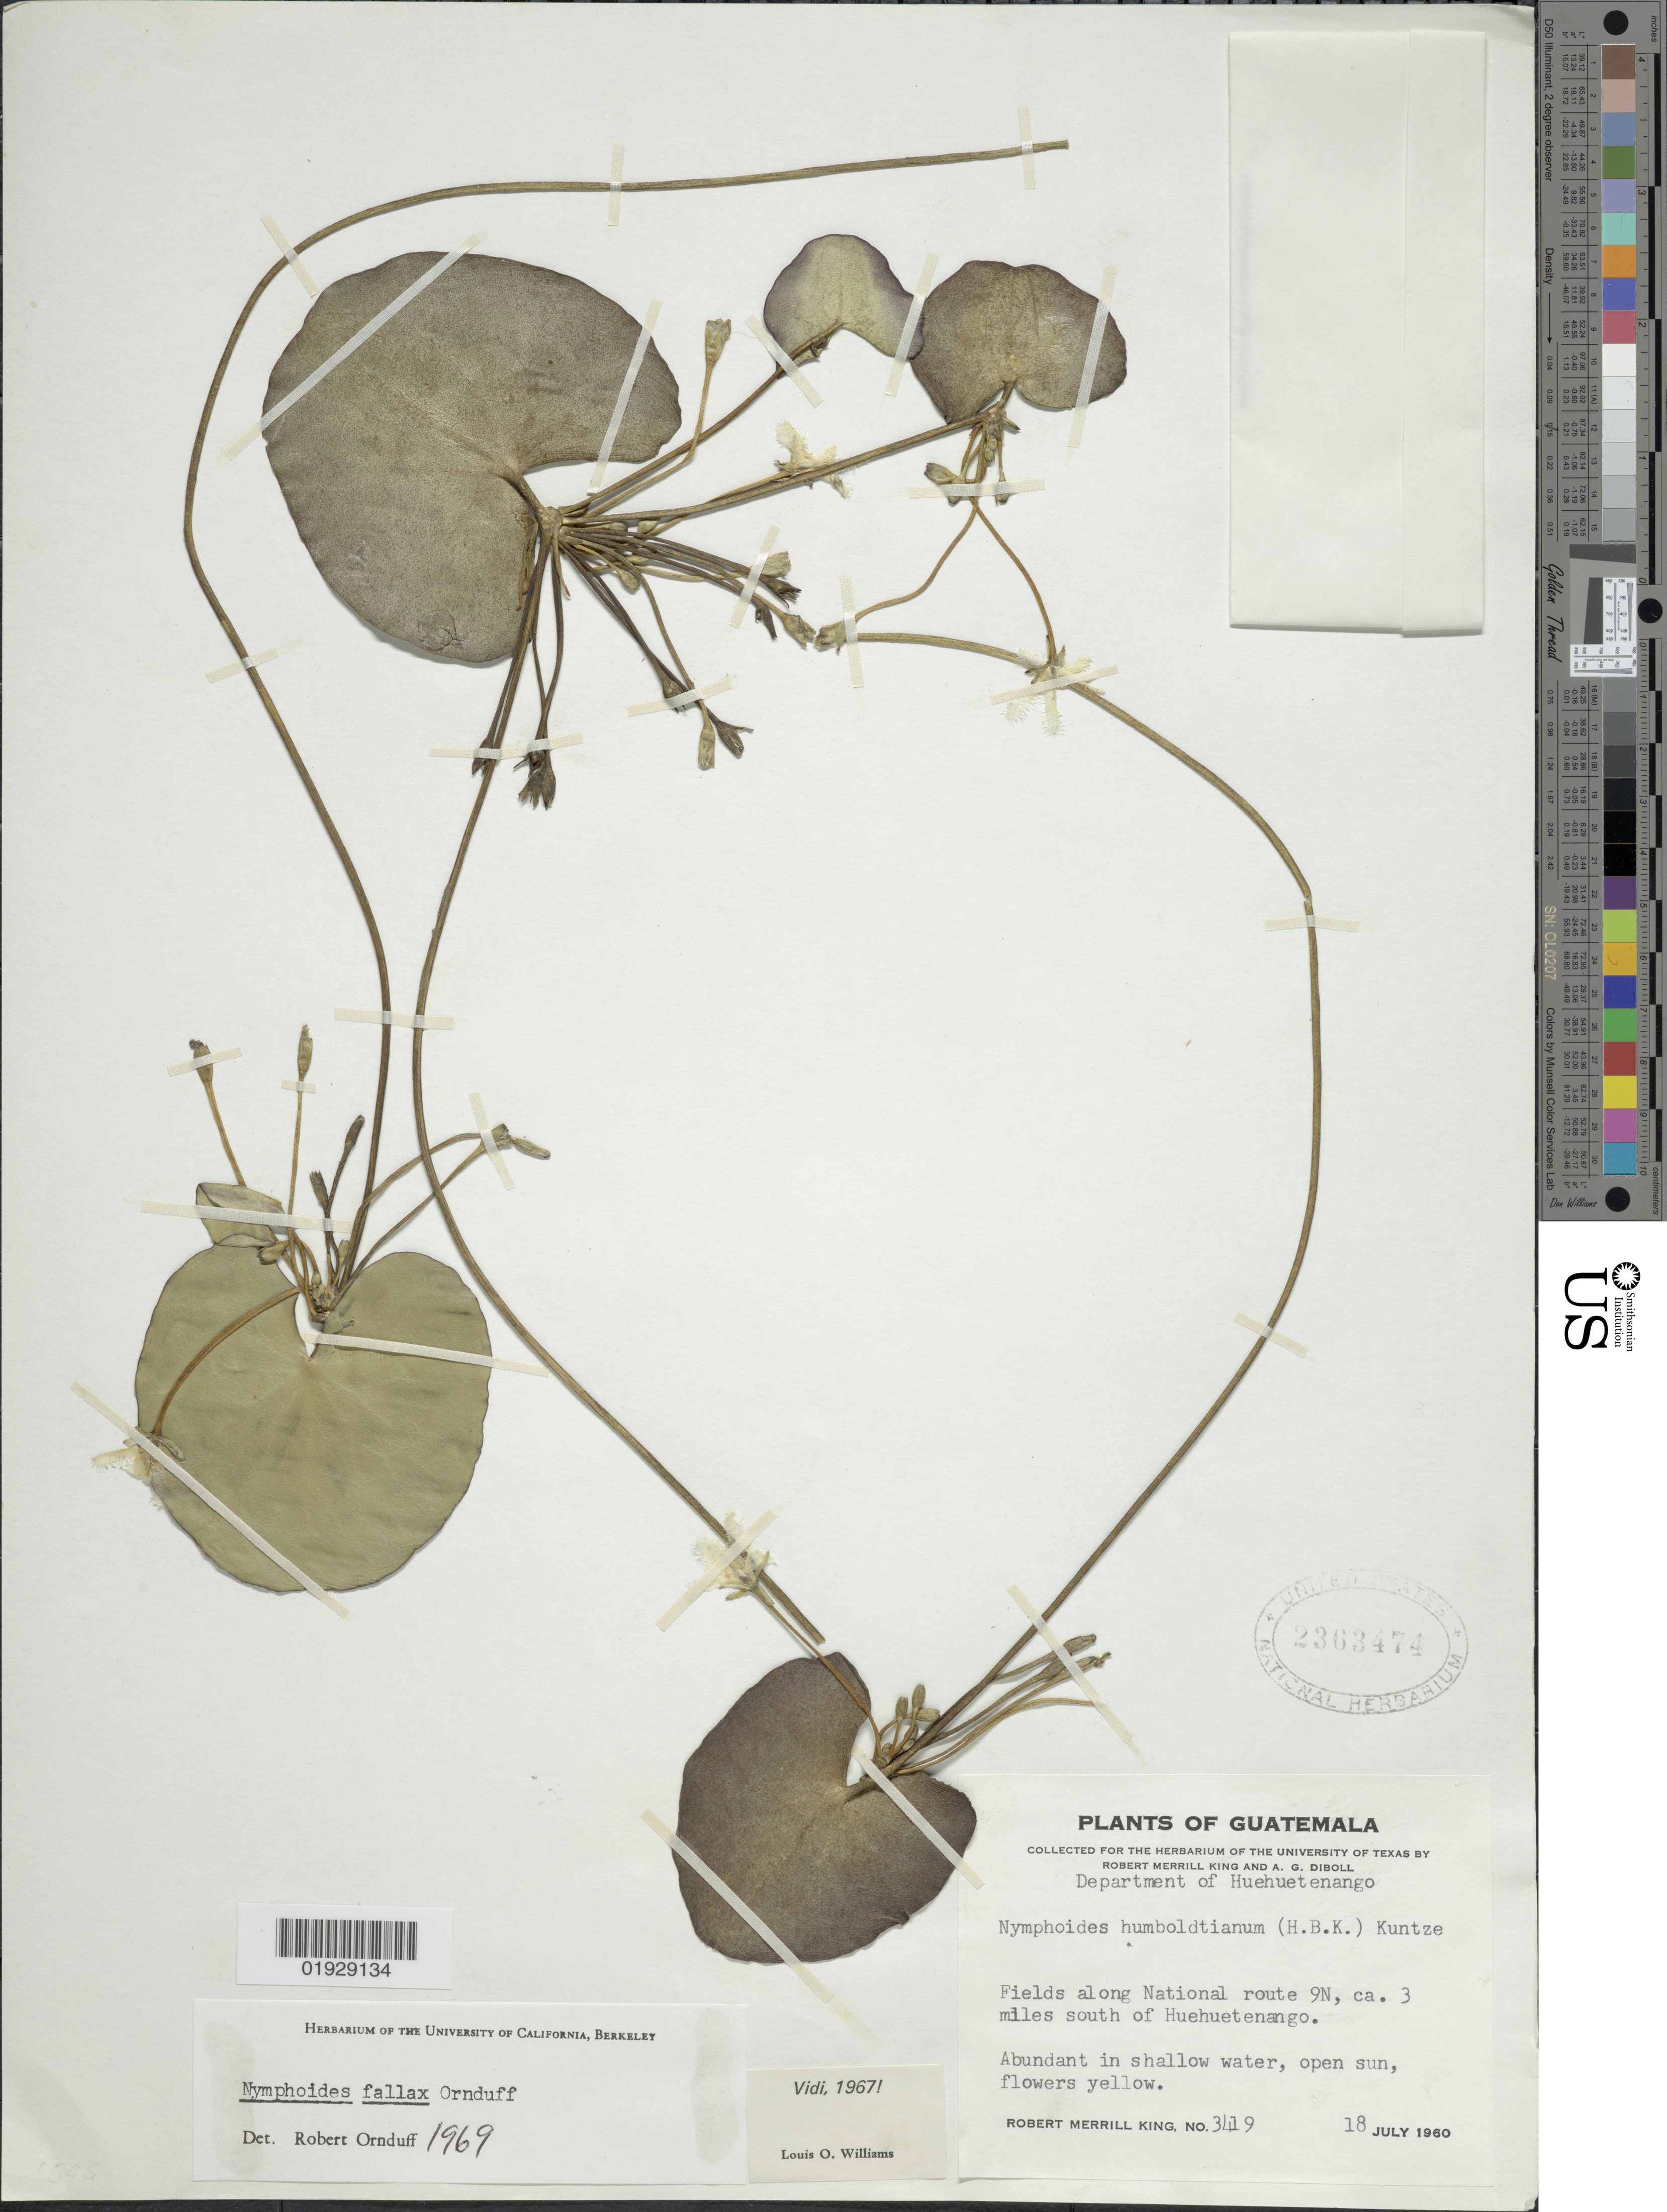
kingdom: Plantae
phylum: Tracheophyta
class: Magnoliopsida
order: Asterales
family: Menyanthaceae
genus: Nymphoides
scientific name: Nymphoides fallax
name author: Ornduff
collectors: R. M. King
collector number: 3419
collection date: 1960-07-18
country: Guatemala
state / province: Huehuetenango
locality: Department of Huehuetenango. Fields along National route 9N, ca. 3 miles south of Huehuetenango.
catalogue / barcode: US 2363474